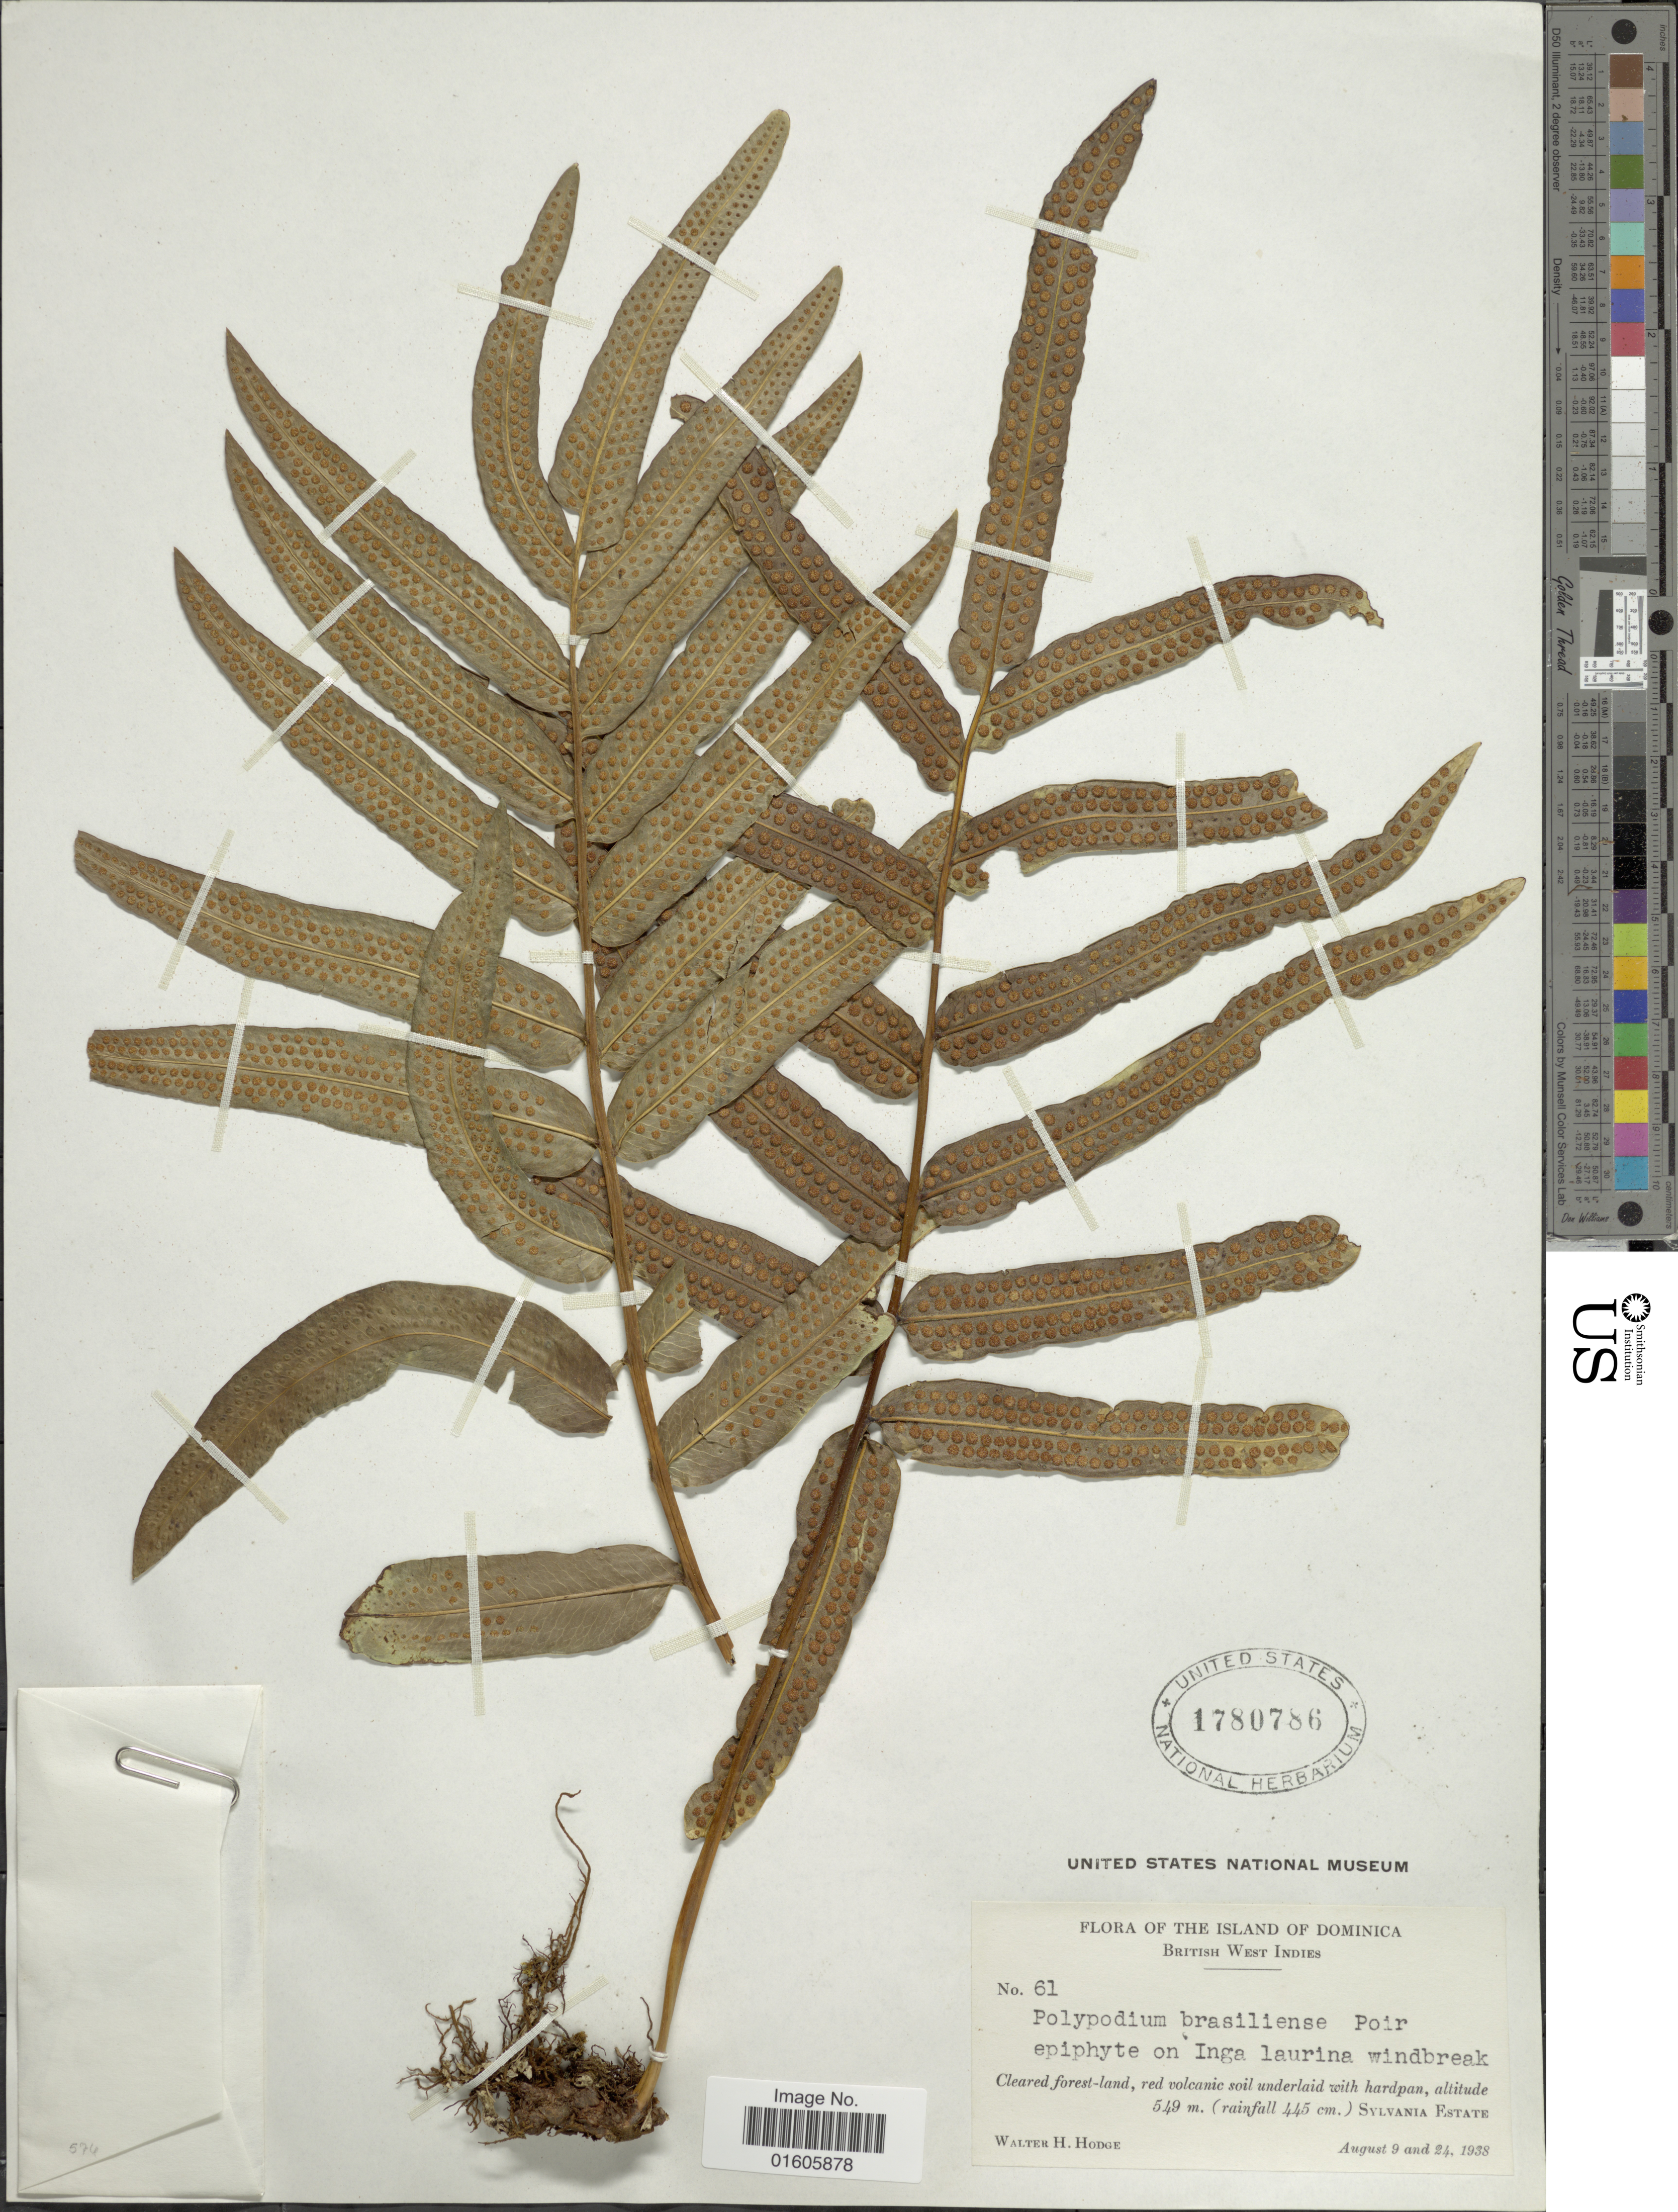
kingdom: Plantae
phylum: Tracheophyta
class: Polypodiopsida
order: Polypodiales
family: Polypodiaceae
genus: Serpocaulon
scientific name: Serpocaulon triseriale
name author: (Sw.) A.R. Sm.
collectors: W. Hodge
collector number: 61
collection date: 1938-08-09/1938-08-24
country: Dominica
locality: Island of Dominica. British West Indies. Sylvania Estate.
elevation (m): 549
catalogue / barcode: US 1780786